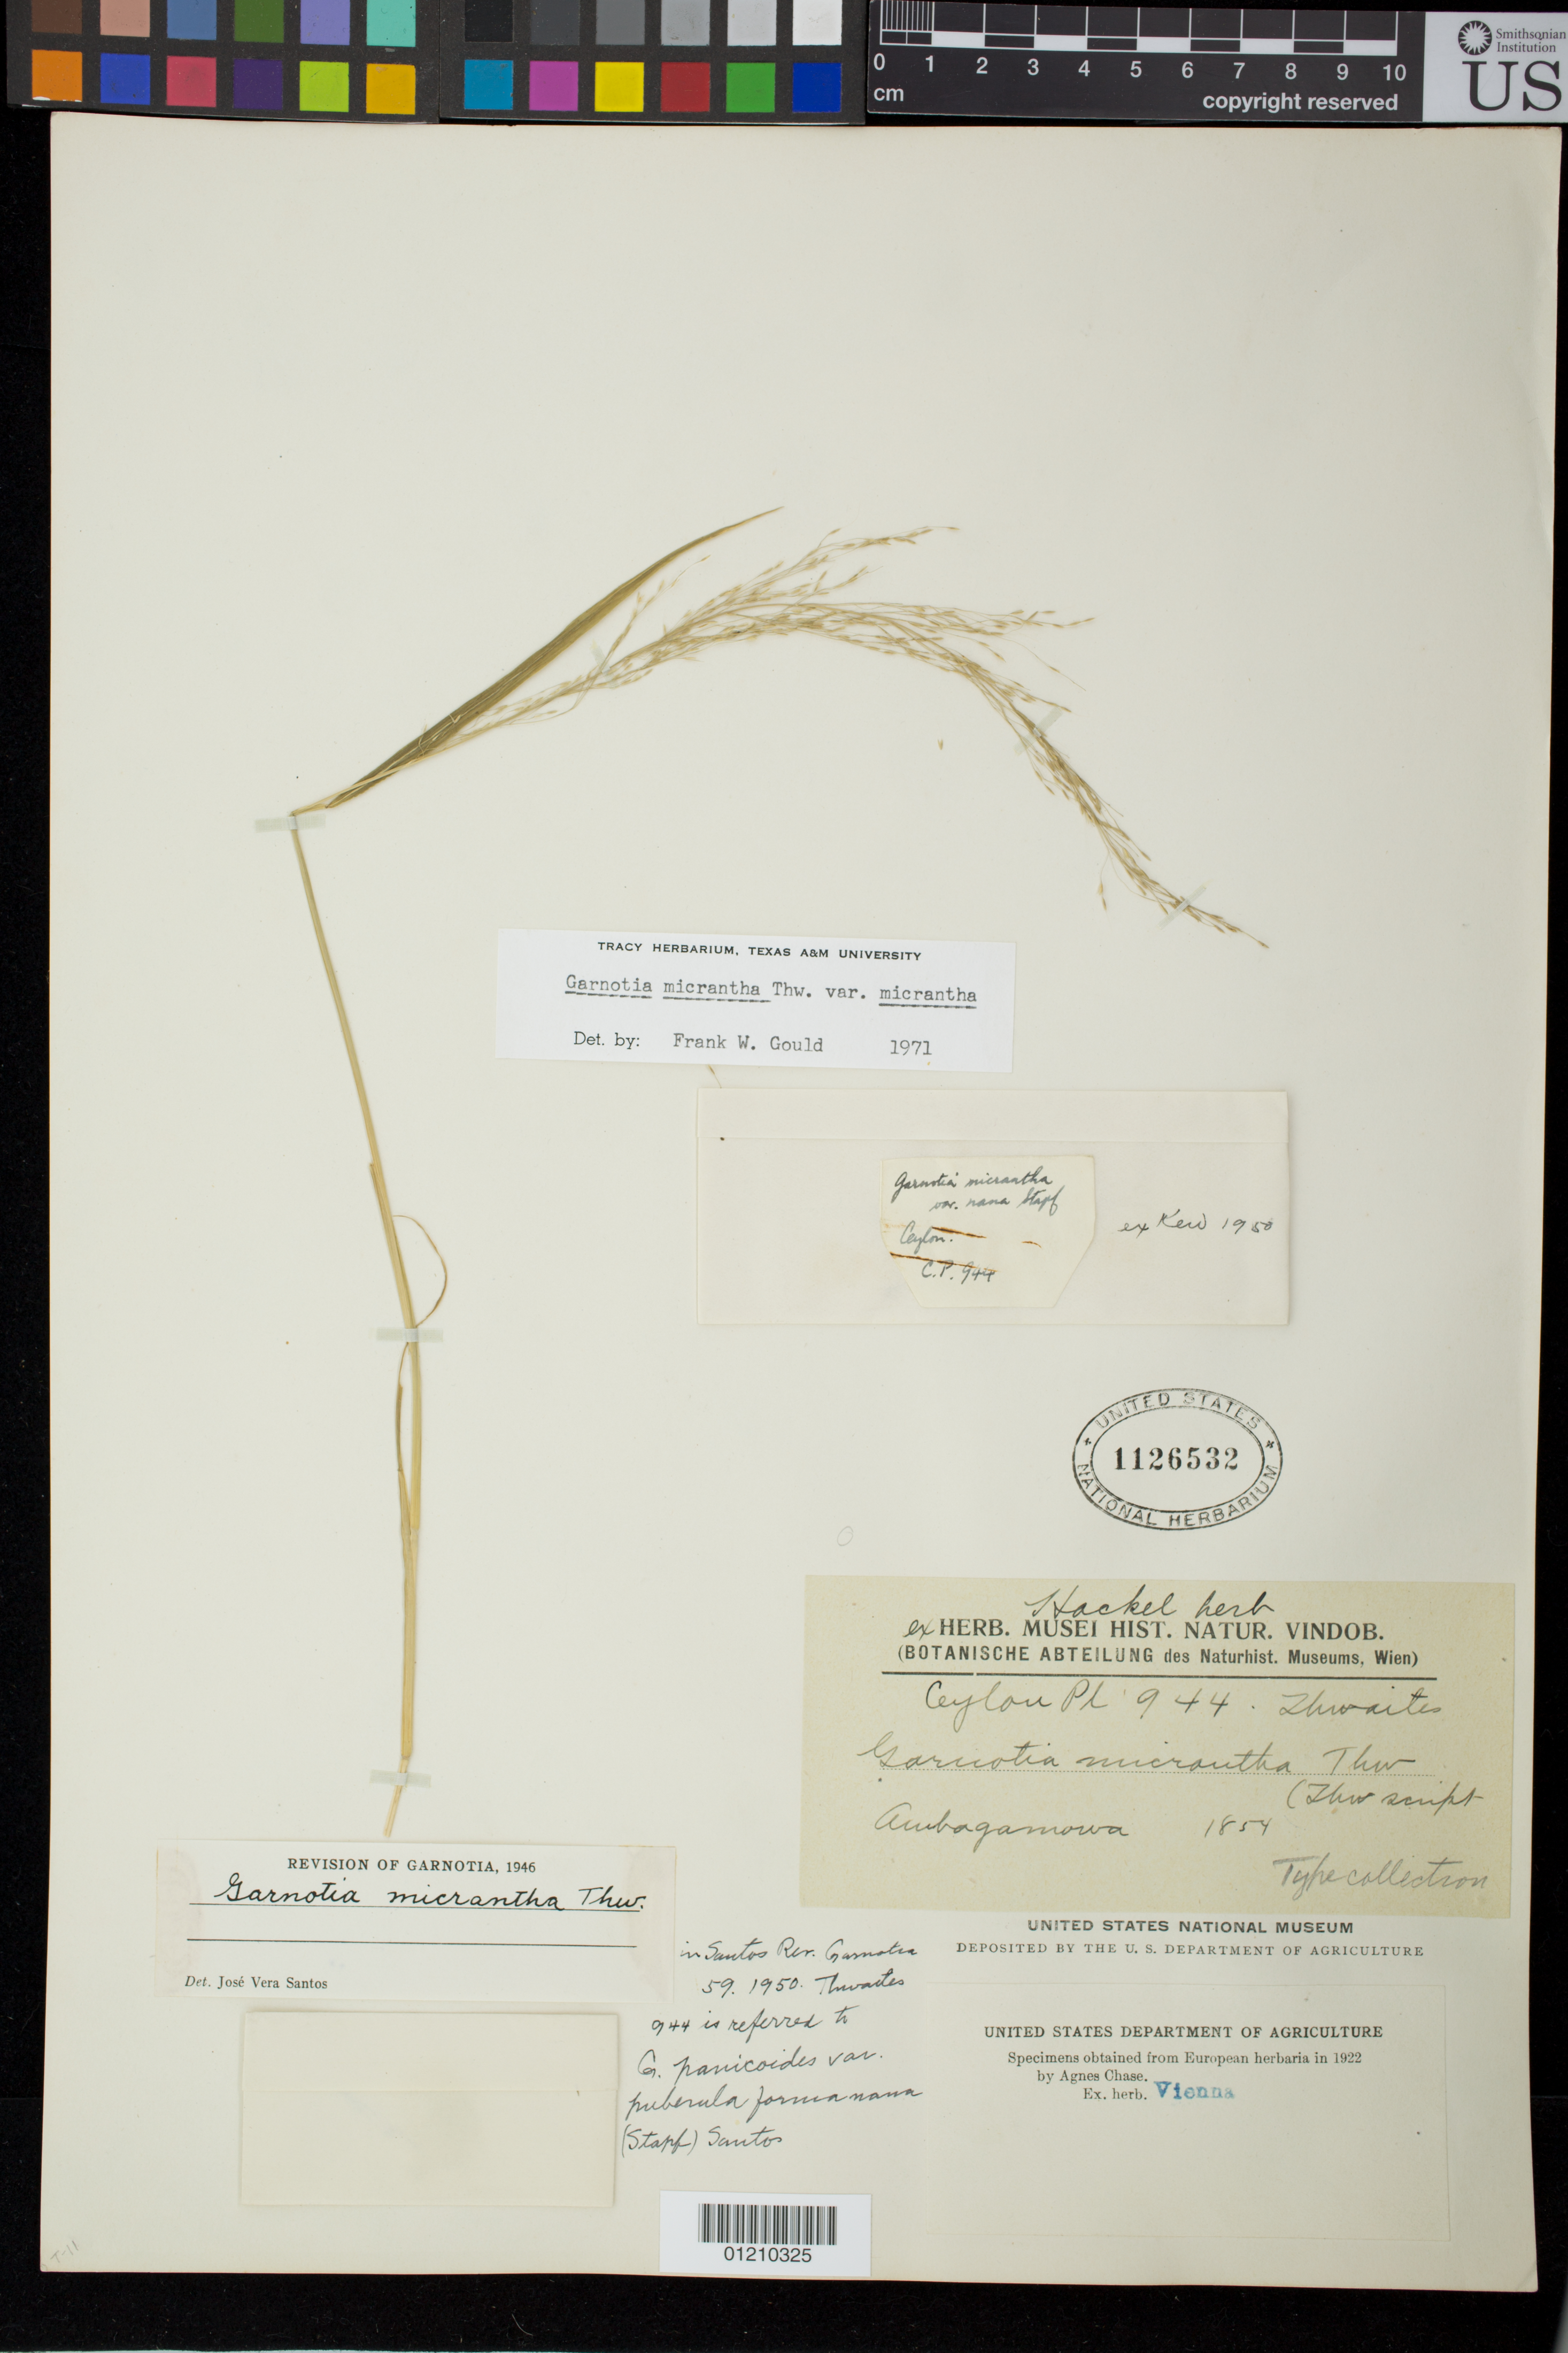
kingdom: Plantae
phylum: Tracheophyta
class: Liliopsida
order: Poales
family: Poaceae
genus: Garnotia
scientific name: Garnotia micrantha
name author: Thwaites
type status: Syntype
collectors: G. H. K. Thwaites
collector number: CP945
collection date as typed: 1867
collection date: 1867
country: Sri Lanka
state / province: Ceylon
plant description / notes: Fragmentary material of type specimen ex herb. Vienna.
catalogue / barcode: US 1126533